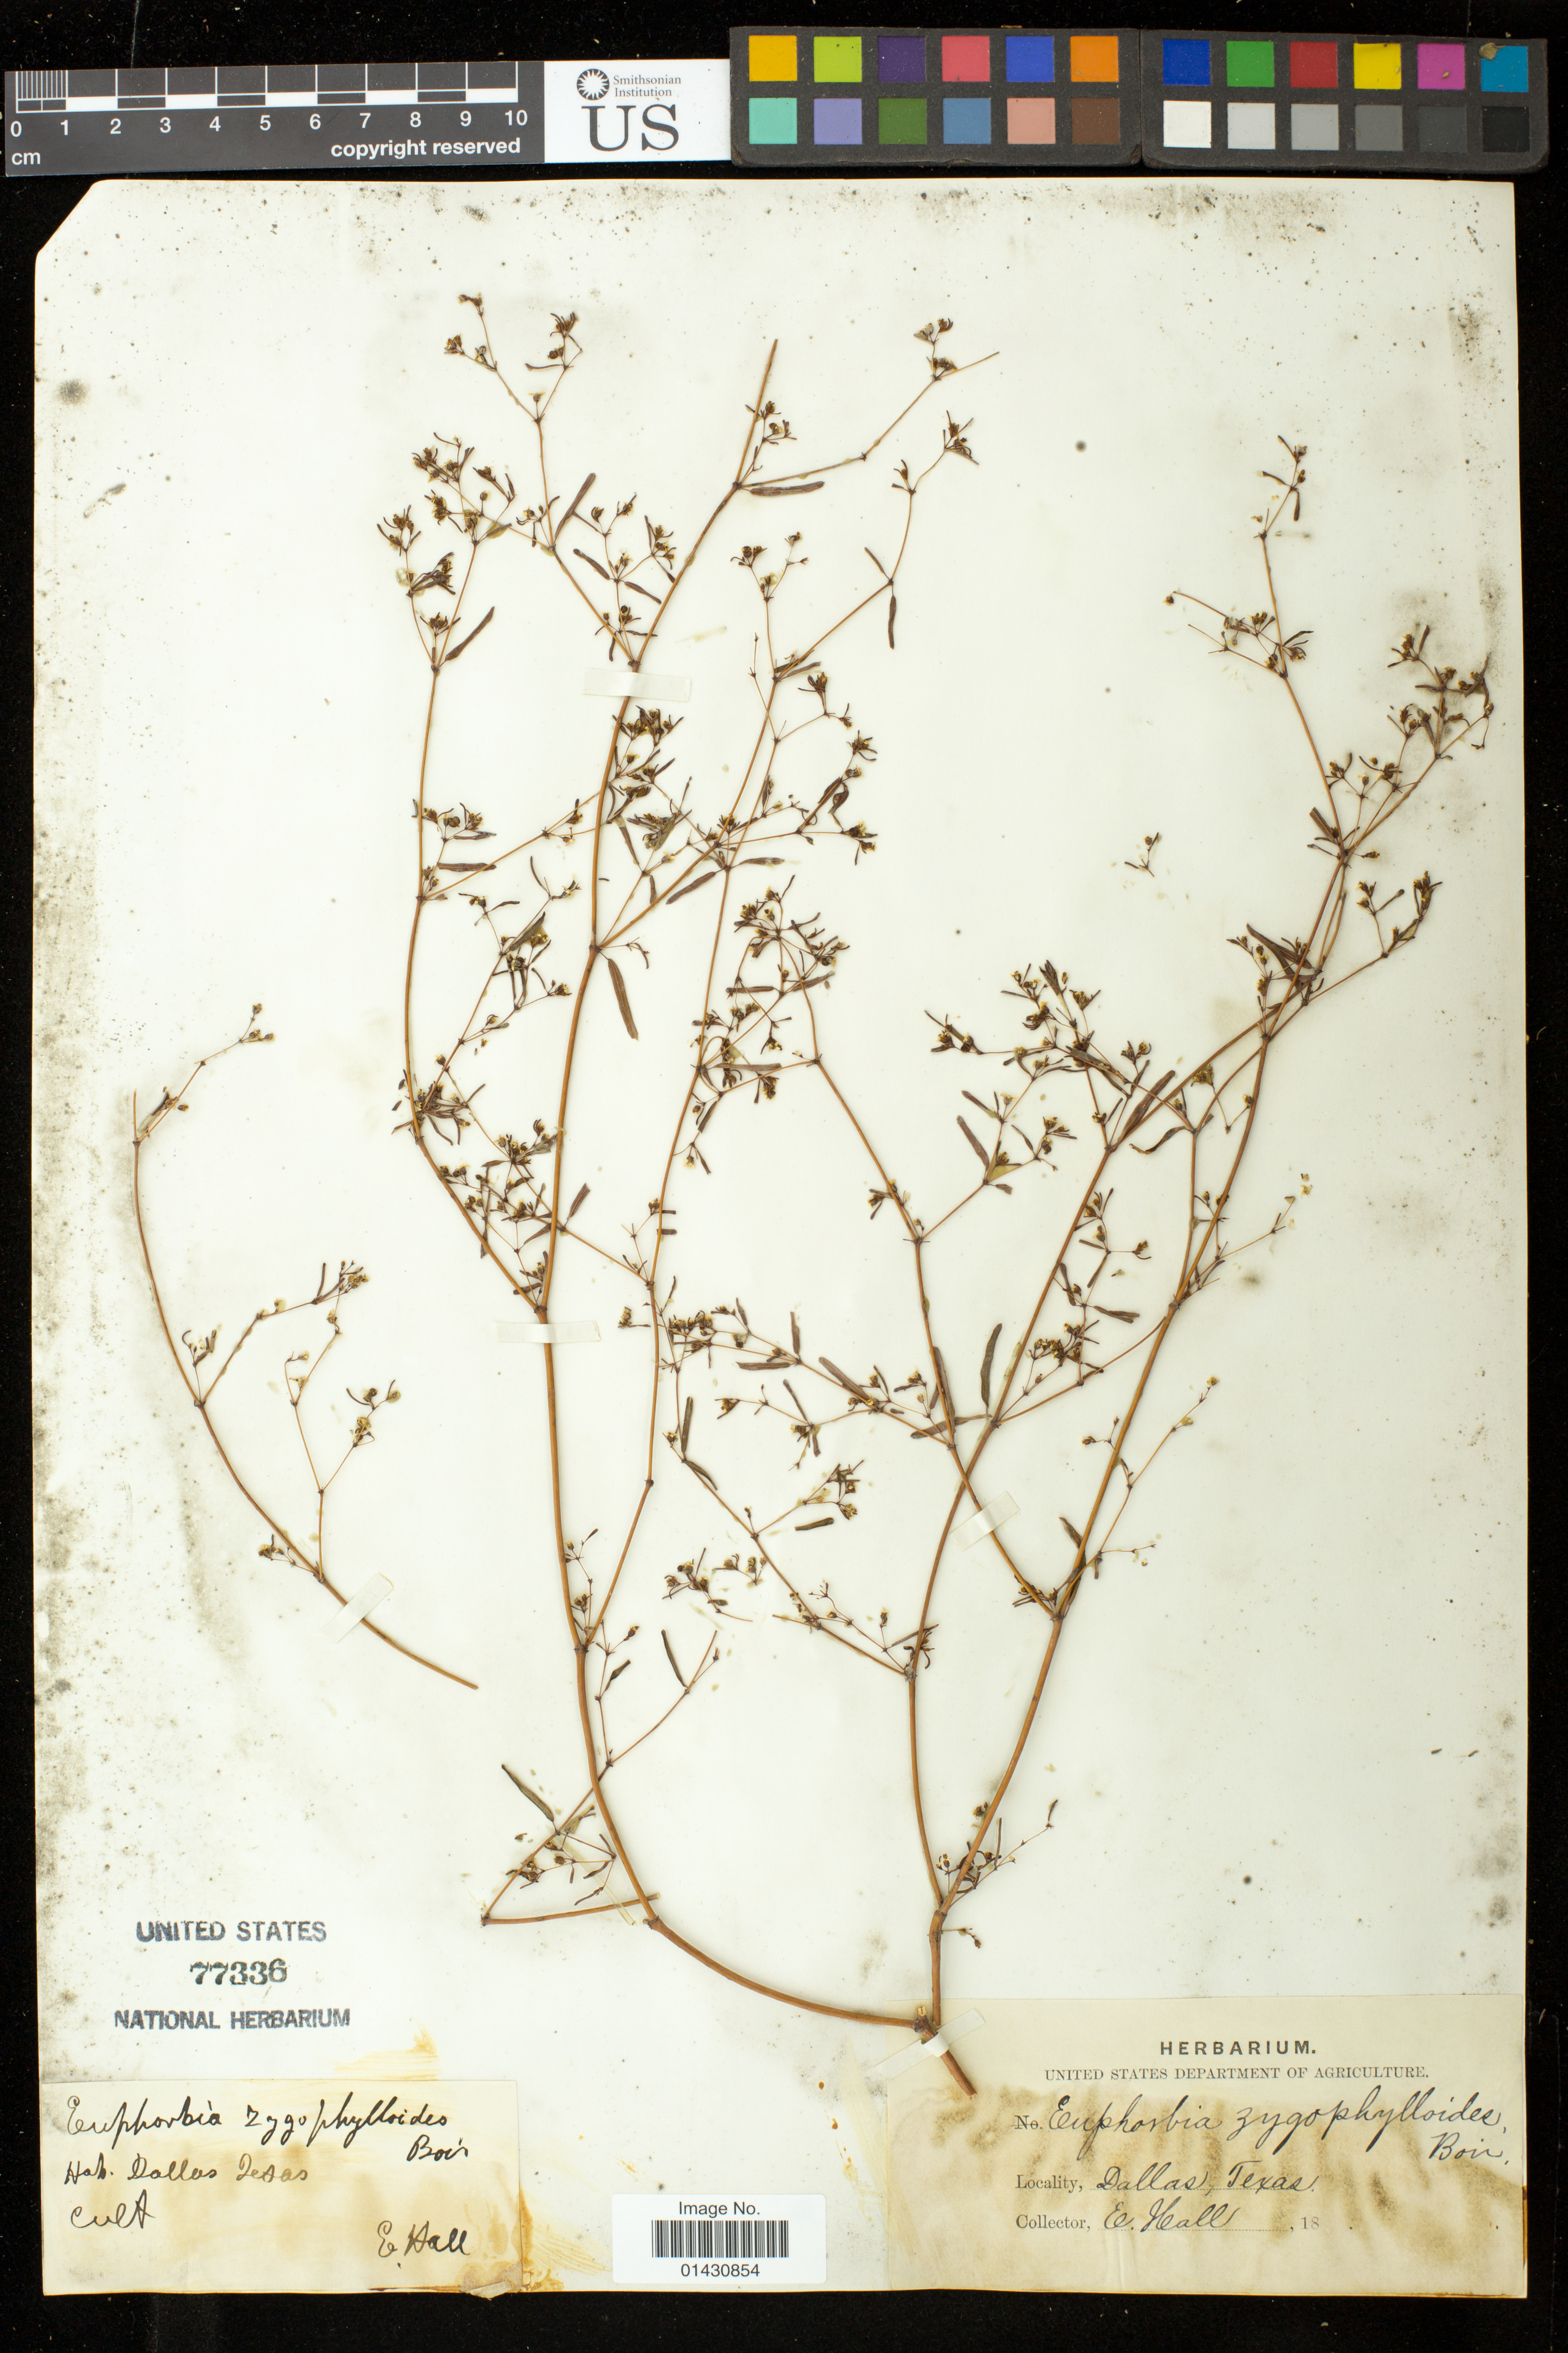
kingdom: Plantae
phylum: Tracheophyta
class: Magnoliopsida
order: Malpighiales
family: Euphorbiaceae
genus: Euphorbia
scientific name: Euphorbia missurica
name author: Raf.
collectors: E. Hall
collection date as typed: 18--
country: United States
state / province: Texas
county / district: Dallas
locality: Dallas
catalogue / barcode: US 77336